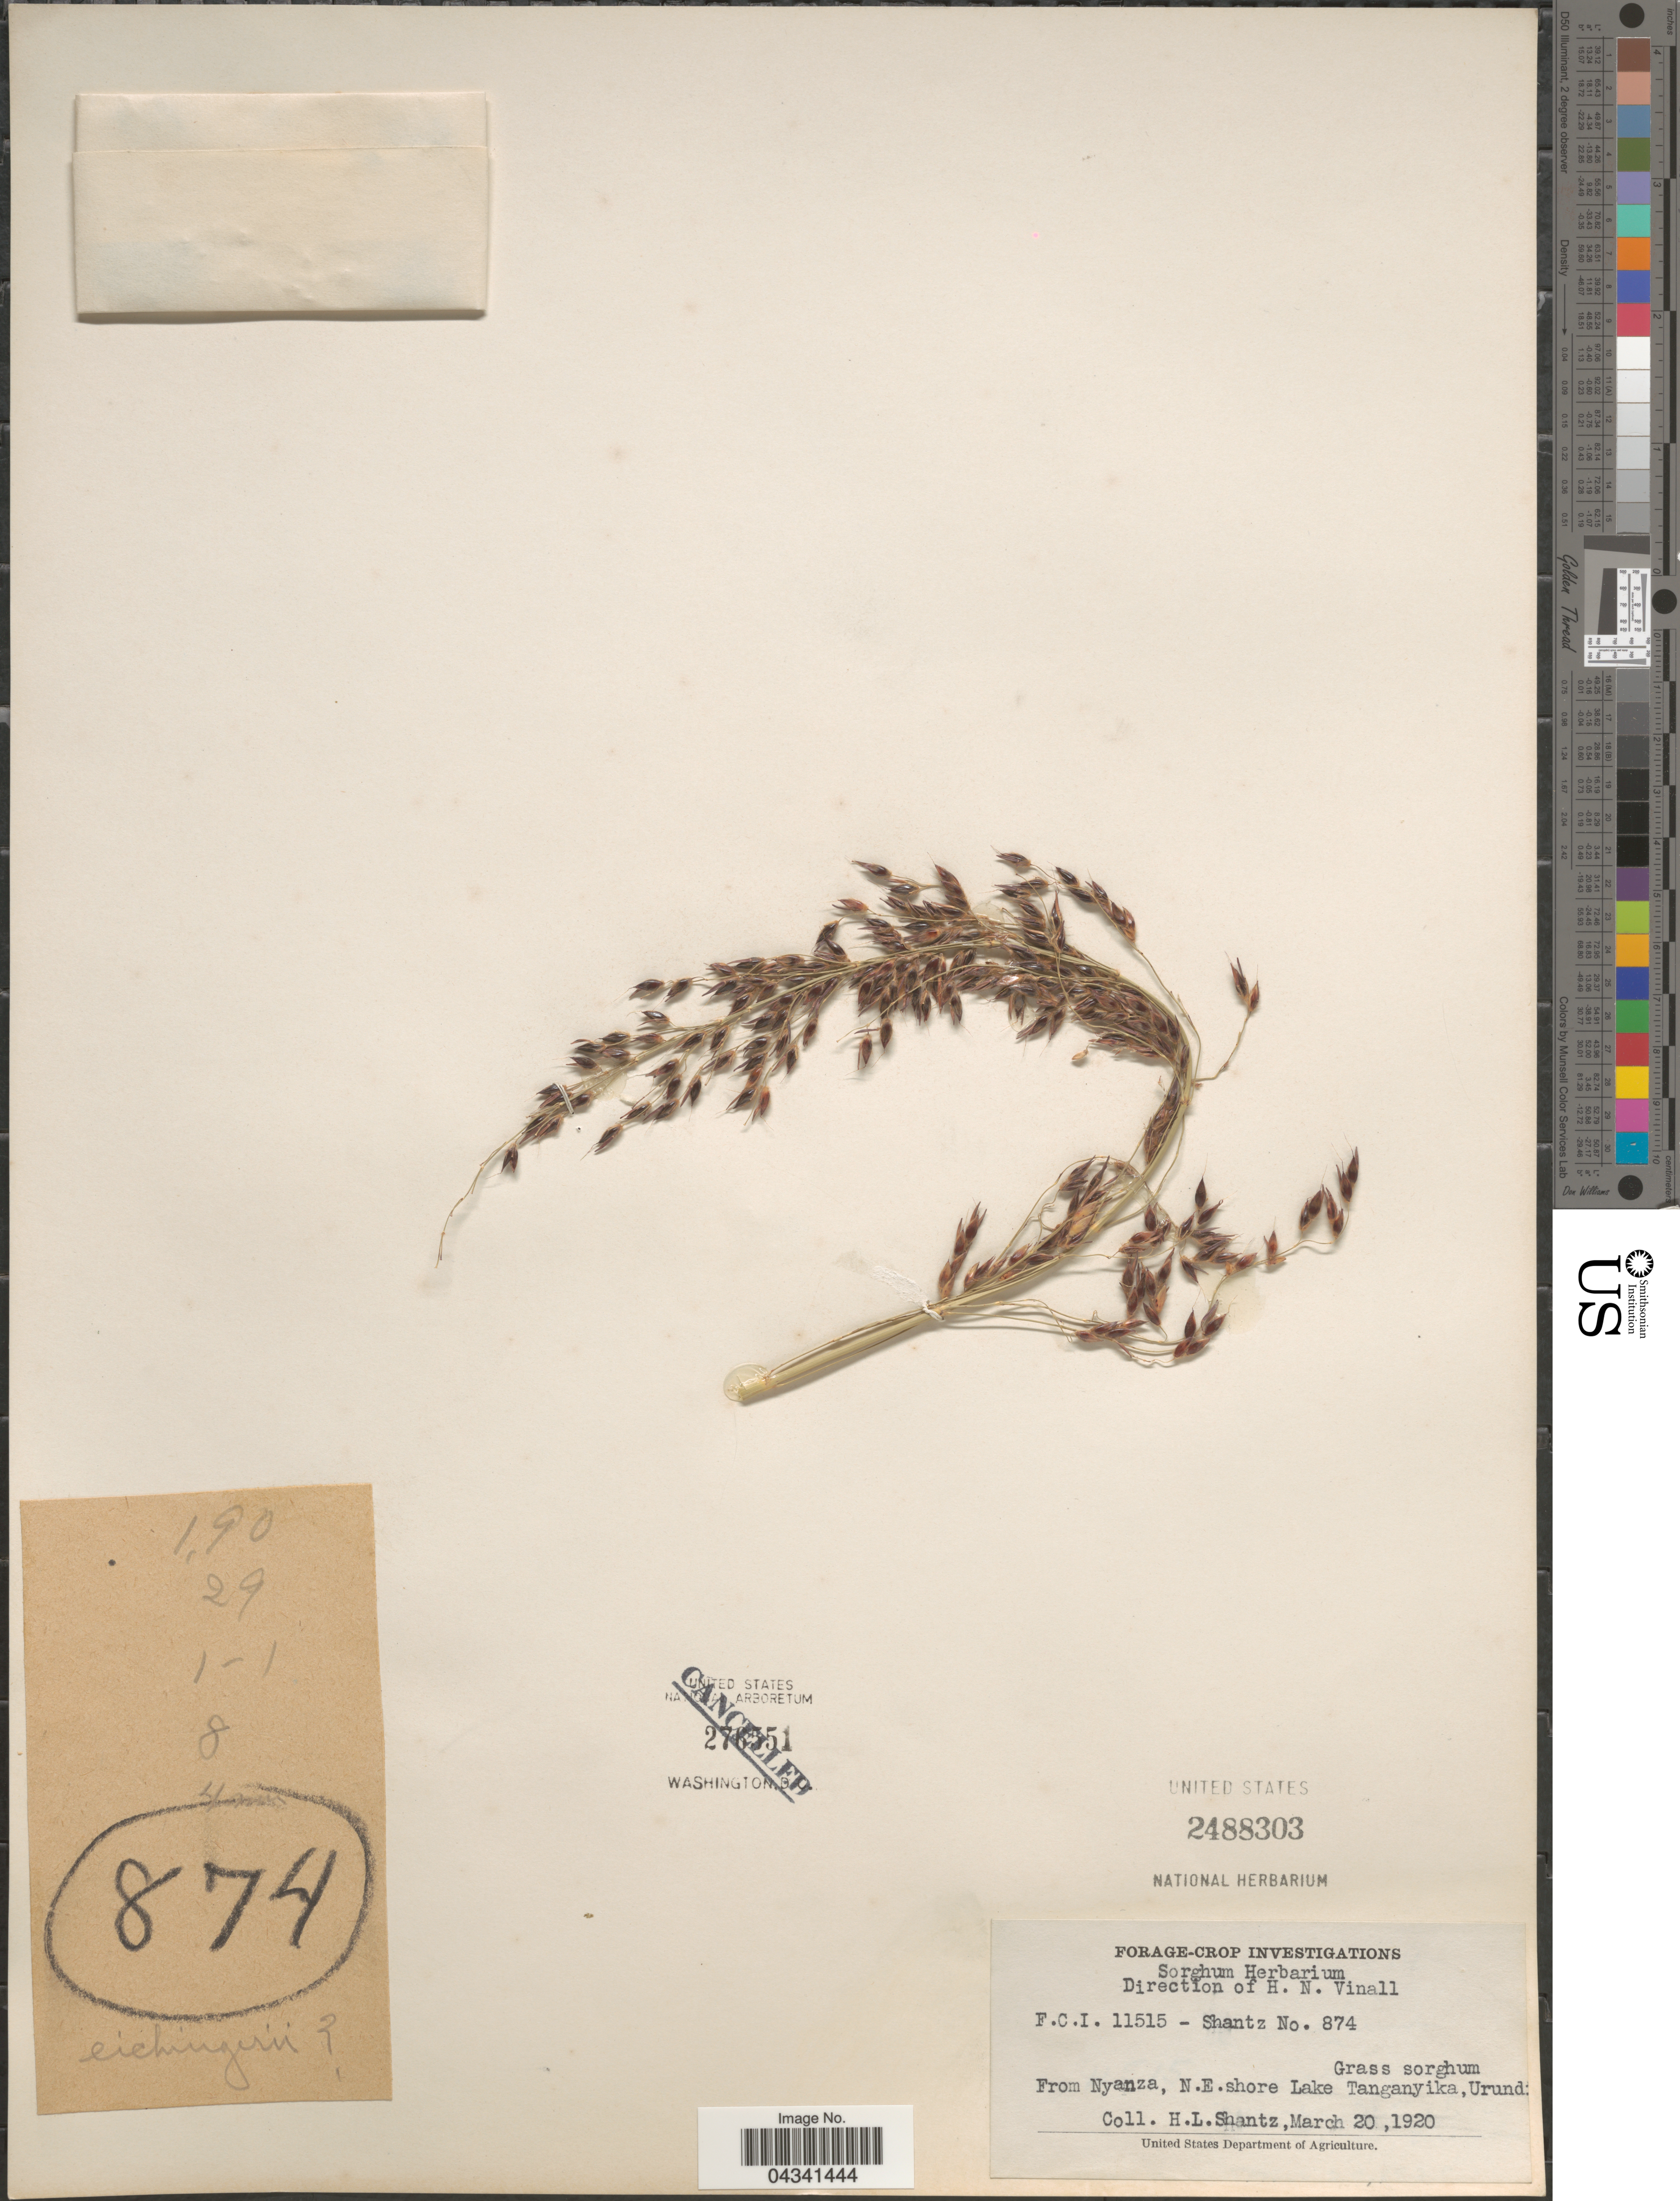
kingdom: Plantae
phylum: Tracheophyta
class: Liliopsida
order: Poales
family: Poaceae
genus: Sorghum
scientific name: Sorghum arundinaceum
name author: (Desv.) Stapf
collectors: H. Shantz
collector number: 874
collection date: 1920-03-20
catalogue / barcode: US 2488303